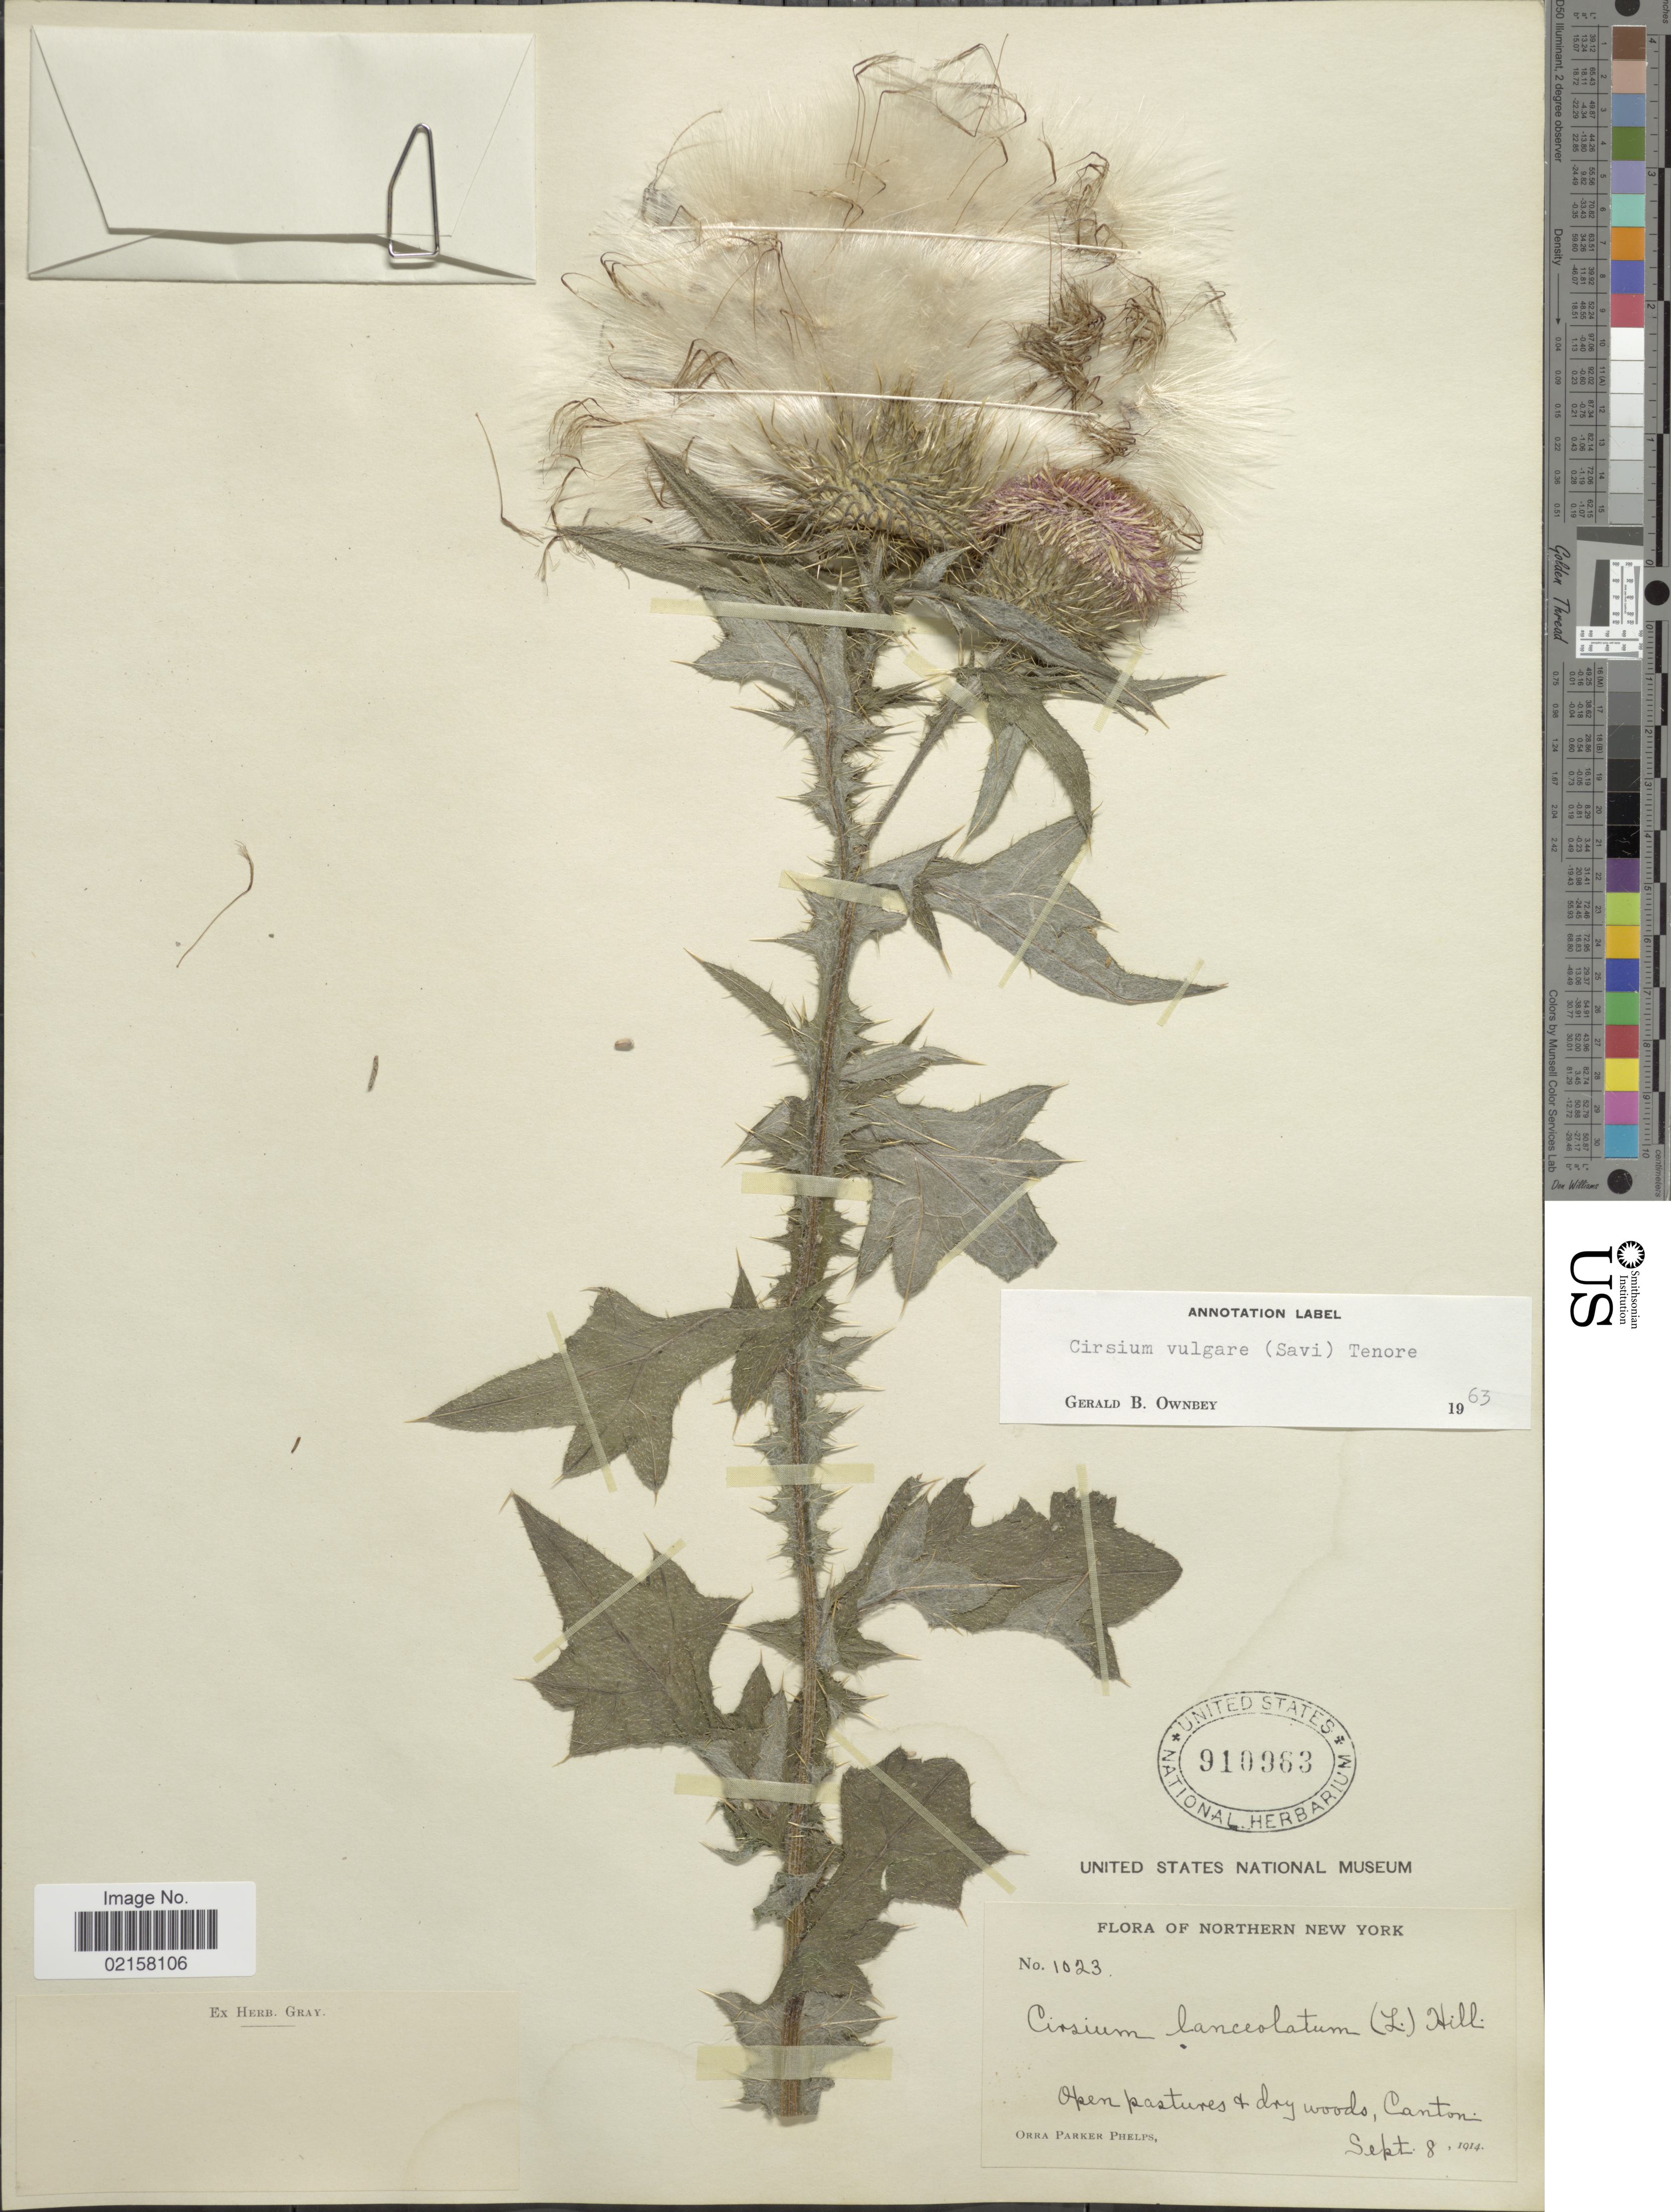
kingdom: Plantae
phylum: Tracheophyta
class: Magnoliopsida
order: Asterales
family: Asteraceae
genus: Cirsium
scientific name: Cirsium vulgare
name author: (Savi) Ten.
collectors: O. P. Phelps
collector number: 1023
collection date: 1914-09-08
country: United States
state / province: New York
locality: Northern New York, open pastures + dry woods, Canton.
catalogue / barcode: US 910963